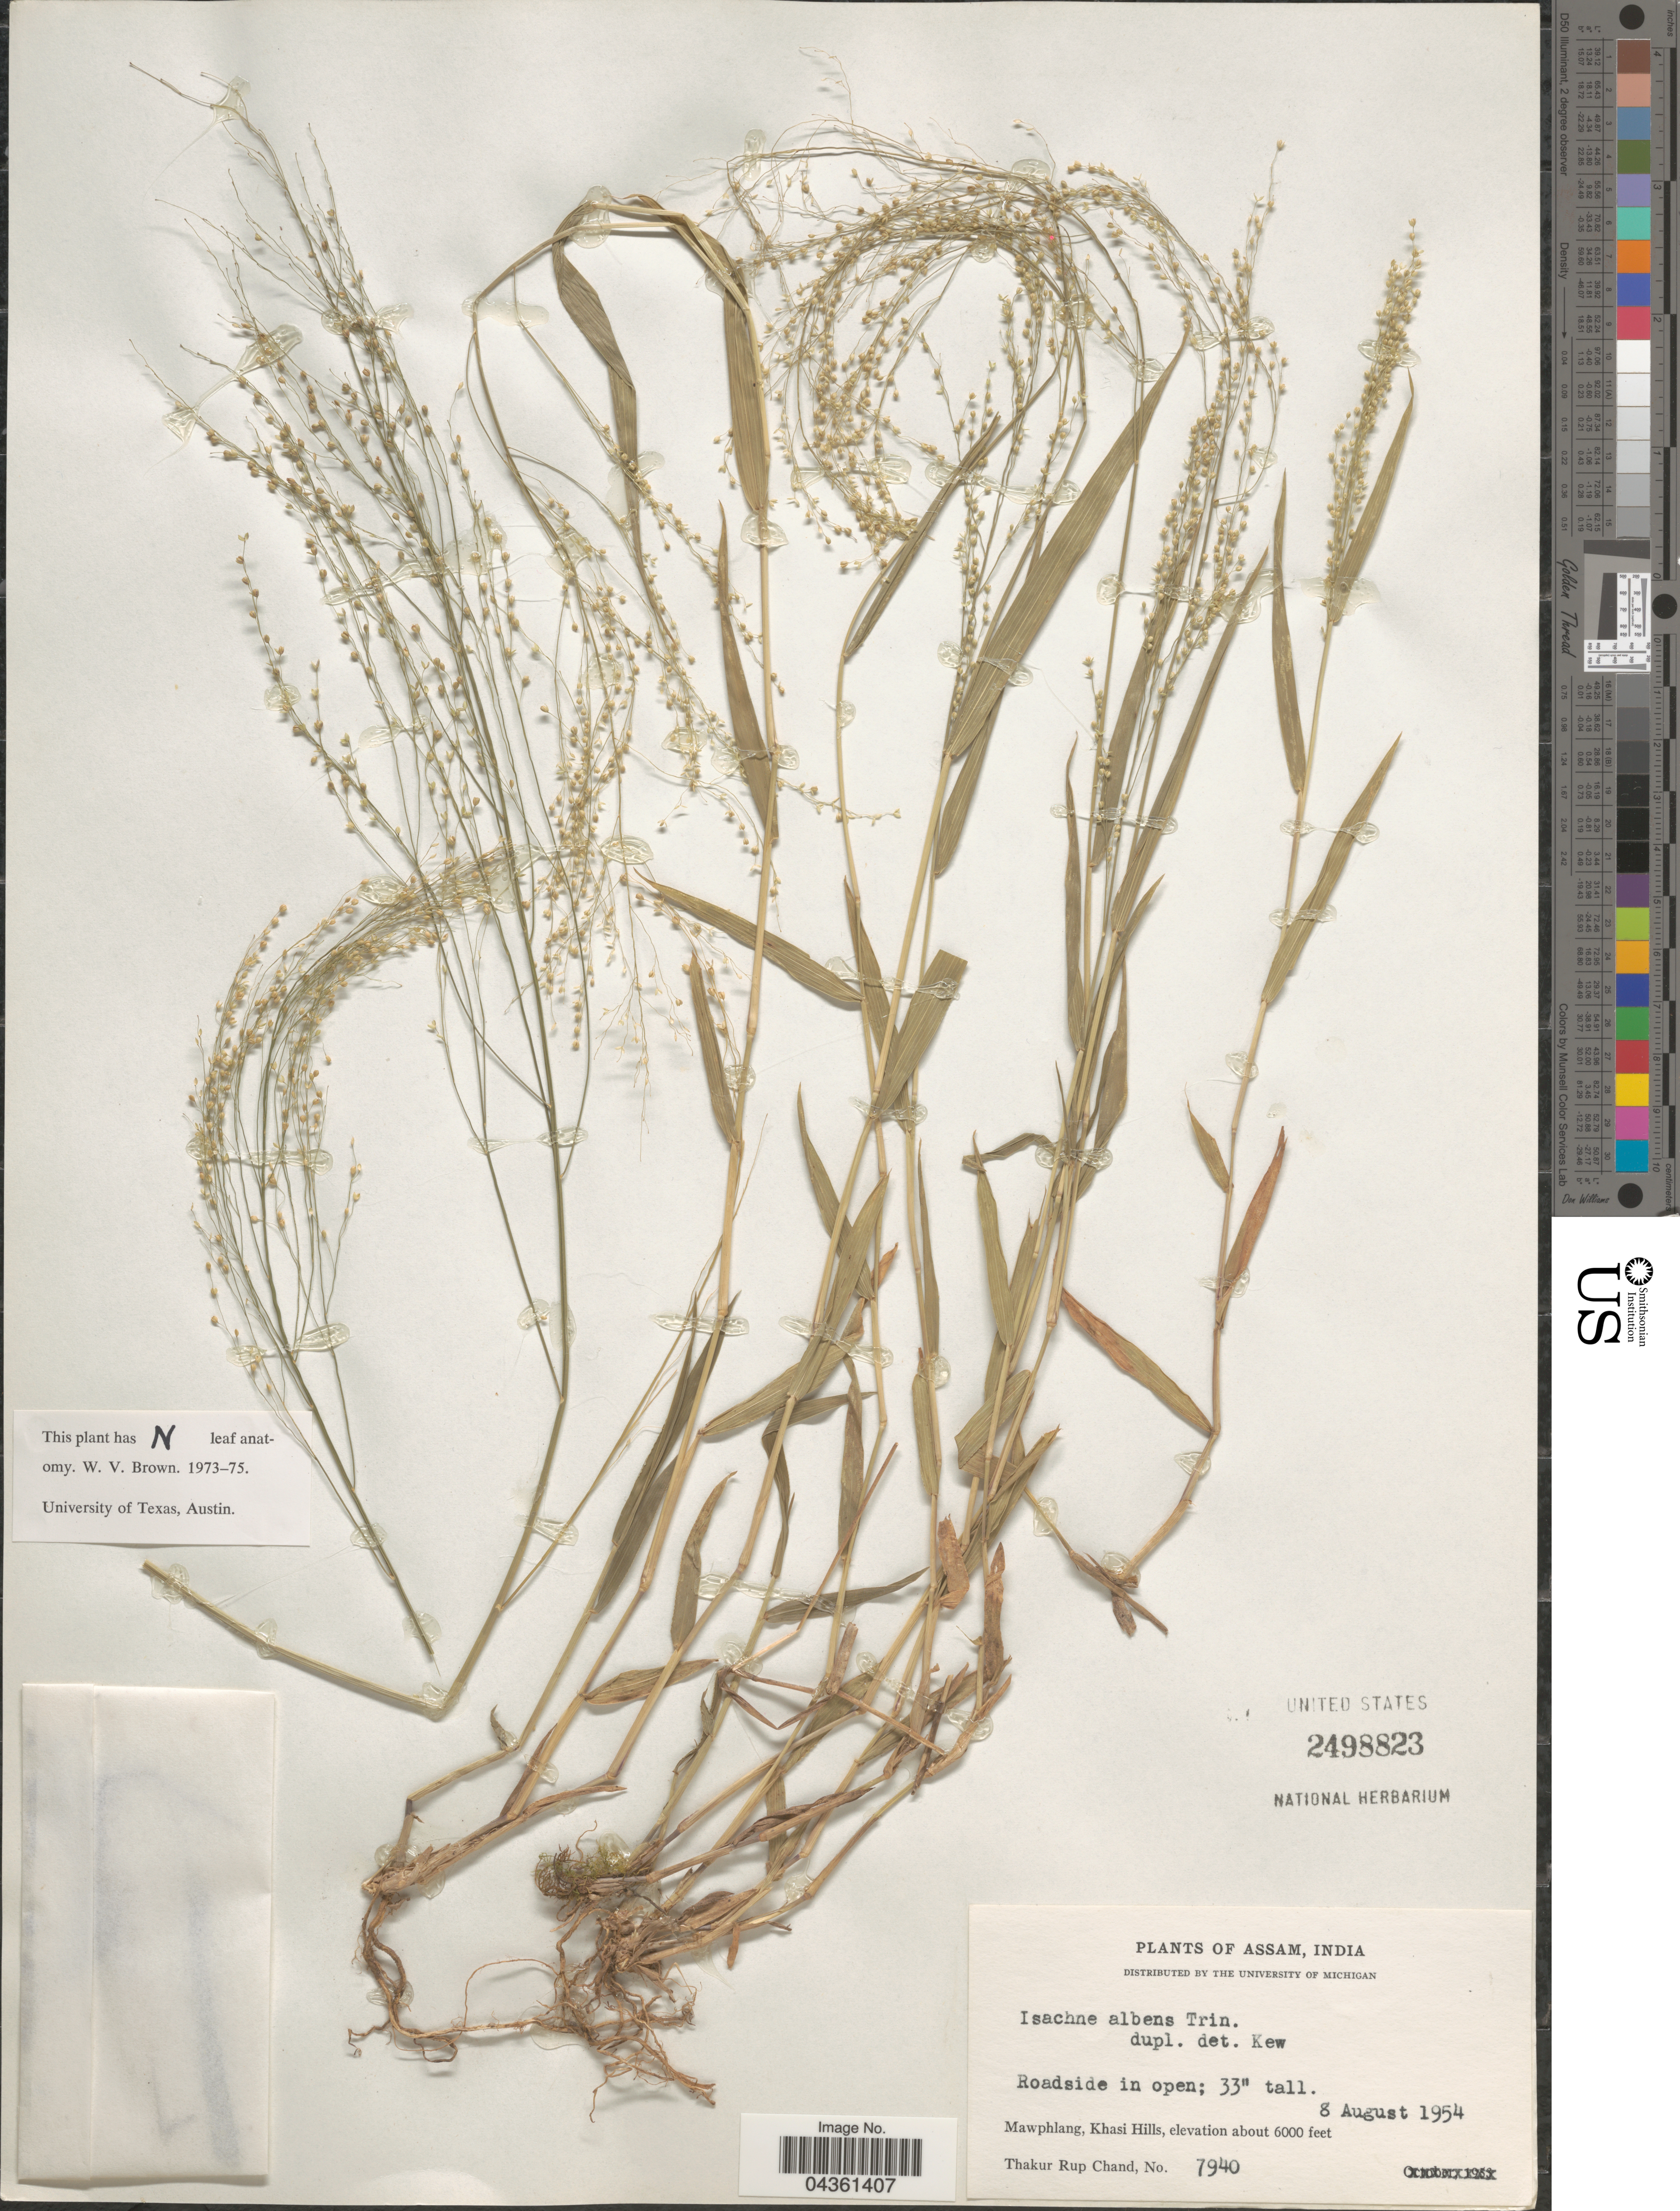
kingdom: Plantae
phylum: Tracheophyta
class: Liliopsida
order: Poales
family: Poaceae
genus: Isachne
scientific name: Isachne albens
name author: Trin.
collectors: T. R. Chand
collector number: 7940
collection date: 1954-08-08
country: India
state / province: Meghalaya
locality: Mawphlang, Khasi Hills.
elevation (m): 1829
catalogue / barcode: US 2498823